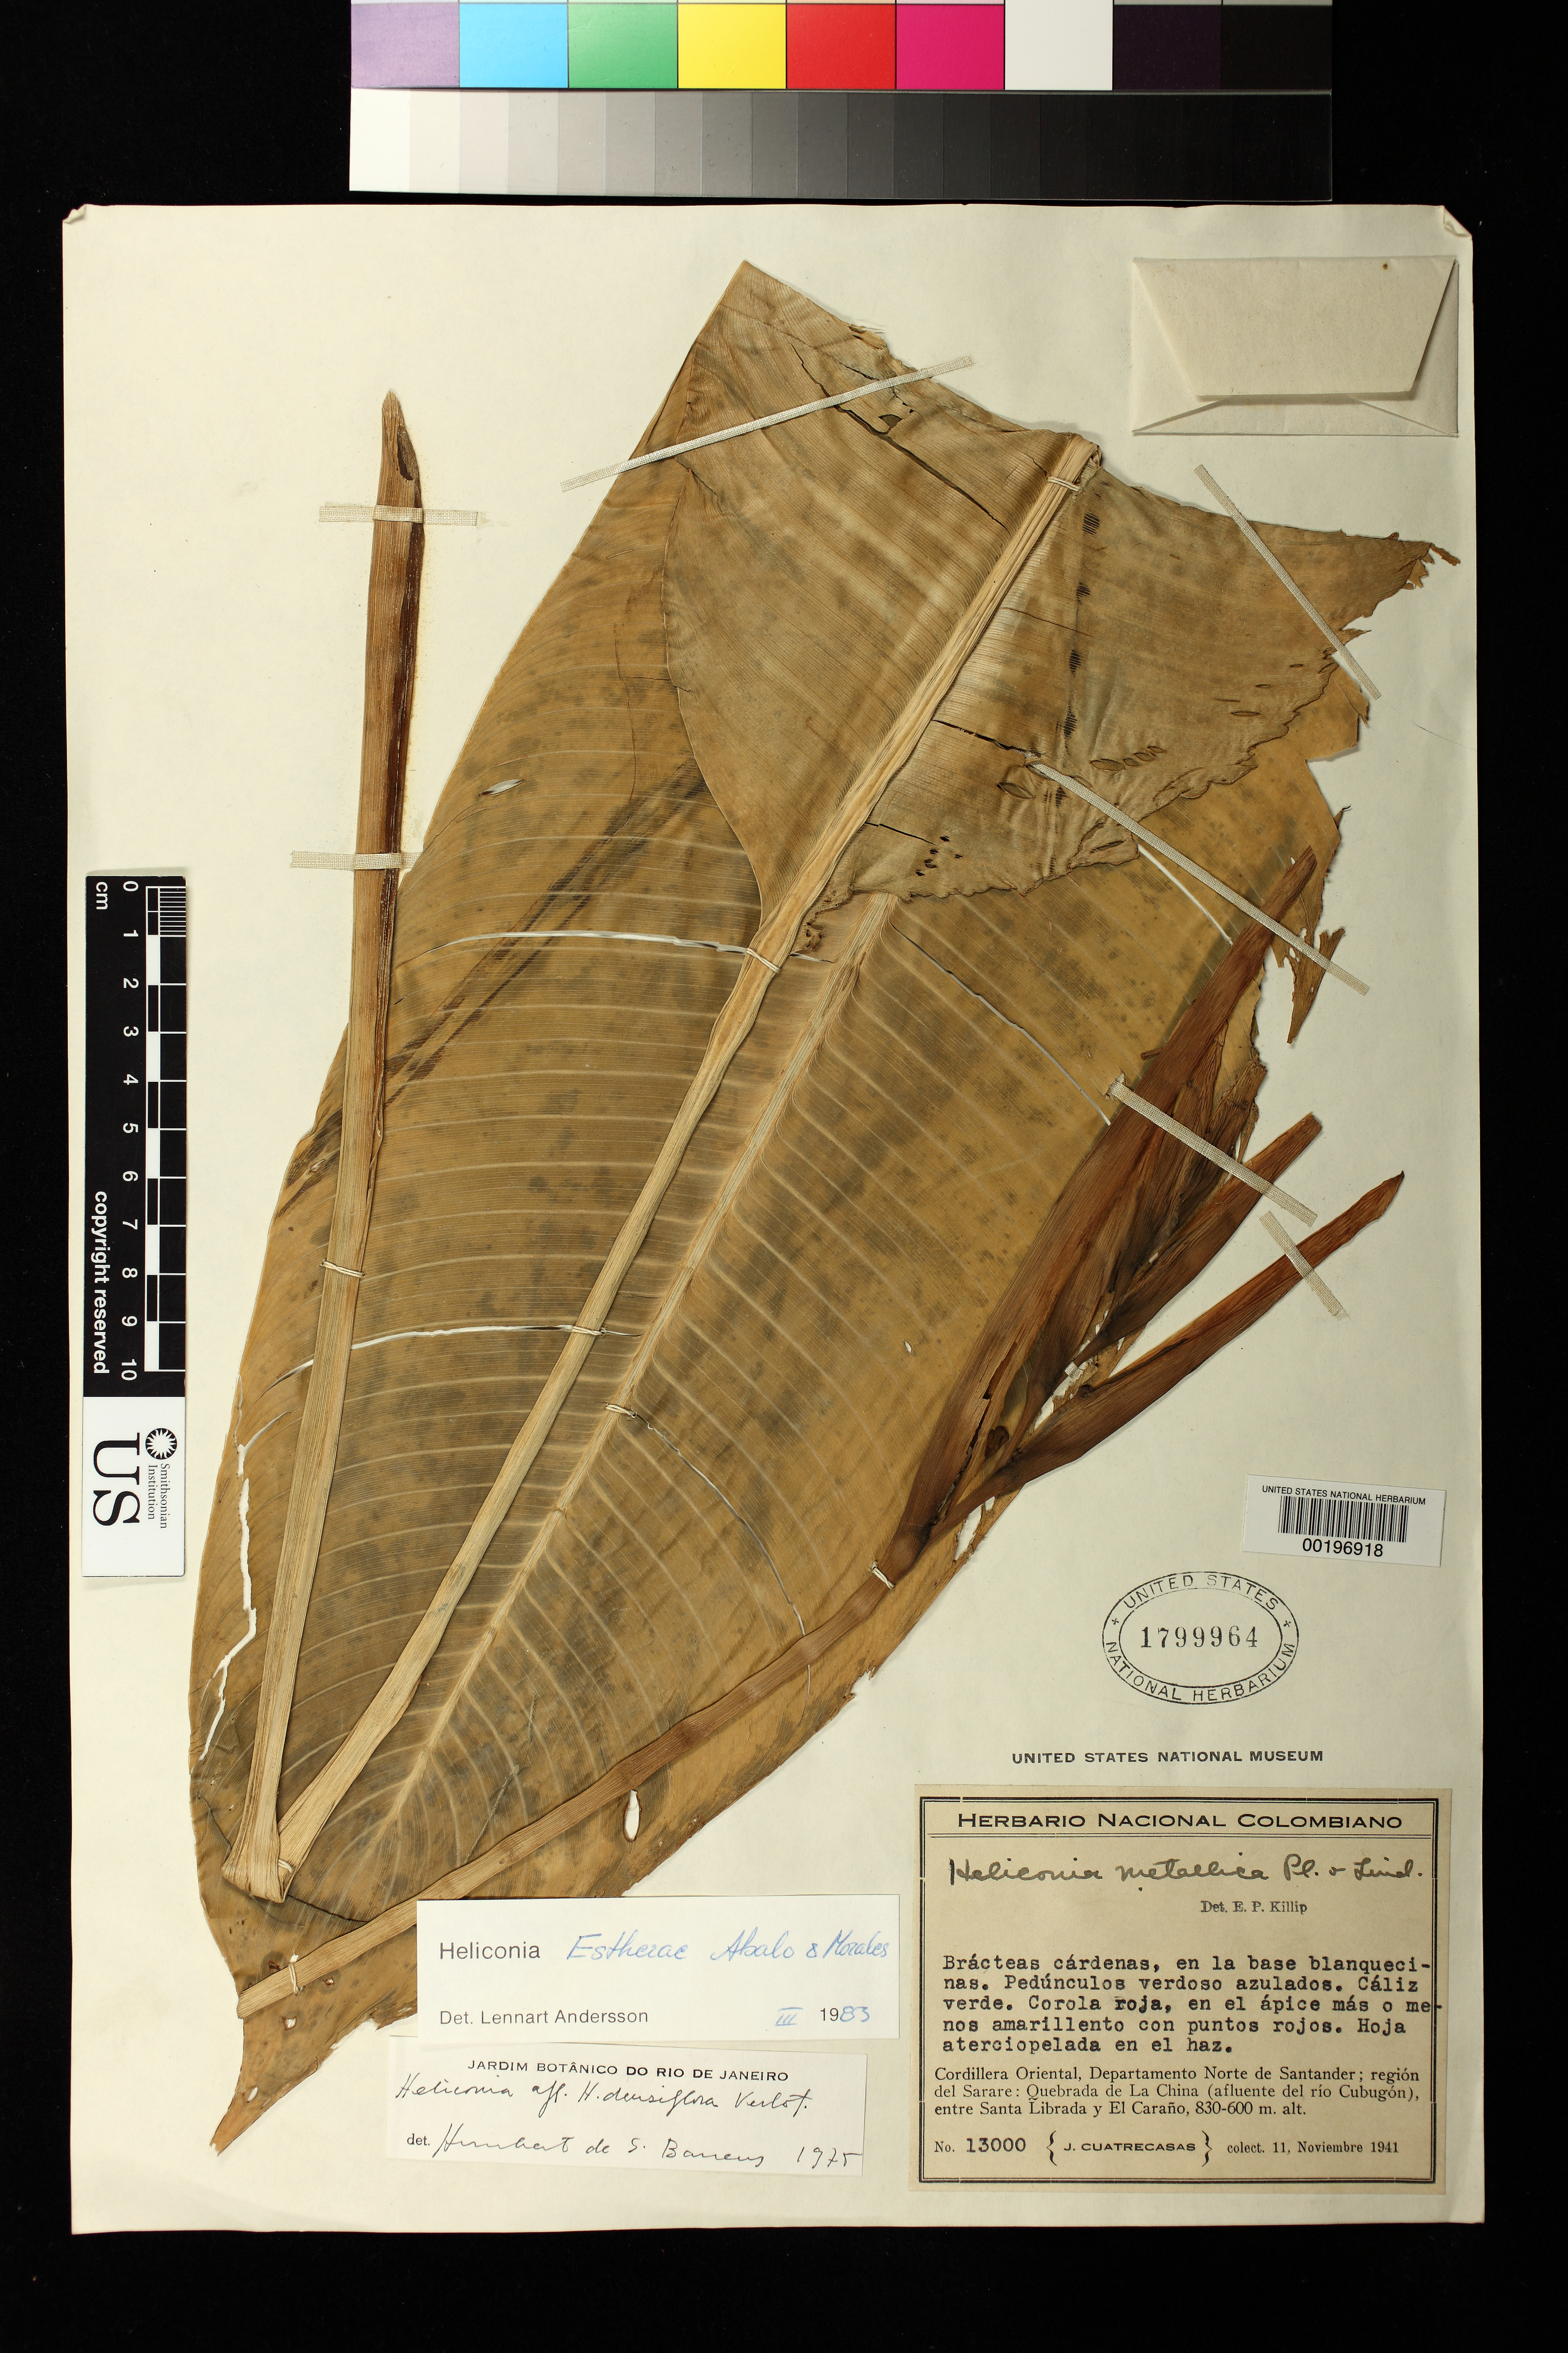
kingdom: Plantae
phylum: Tracheophyta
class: Liliopsida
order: Zingiberales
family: Heliconiaceae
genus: Heliconia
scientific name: Heliconia estheri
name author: Abalo & G. Morales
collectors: J. Cuatrecasas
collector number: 13000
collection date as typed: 11 Nov 1941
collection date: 1941-11-11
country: Colombia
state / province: Norte de Santander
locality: Cordillera Oriental, region of Sarare: Quebrada de la China, between Santa Librada and el Carano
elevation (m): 600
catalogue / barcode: US 1799964